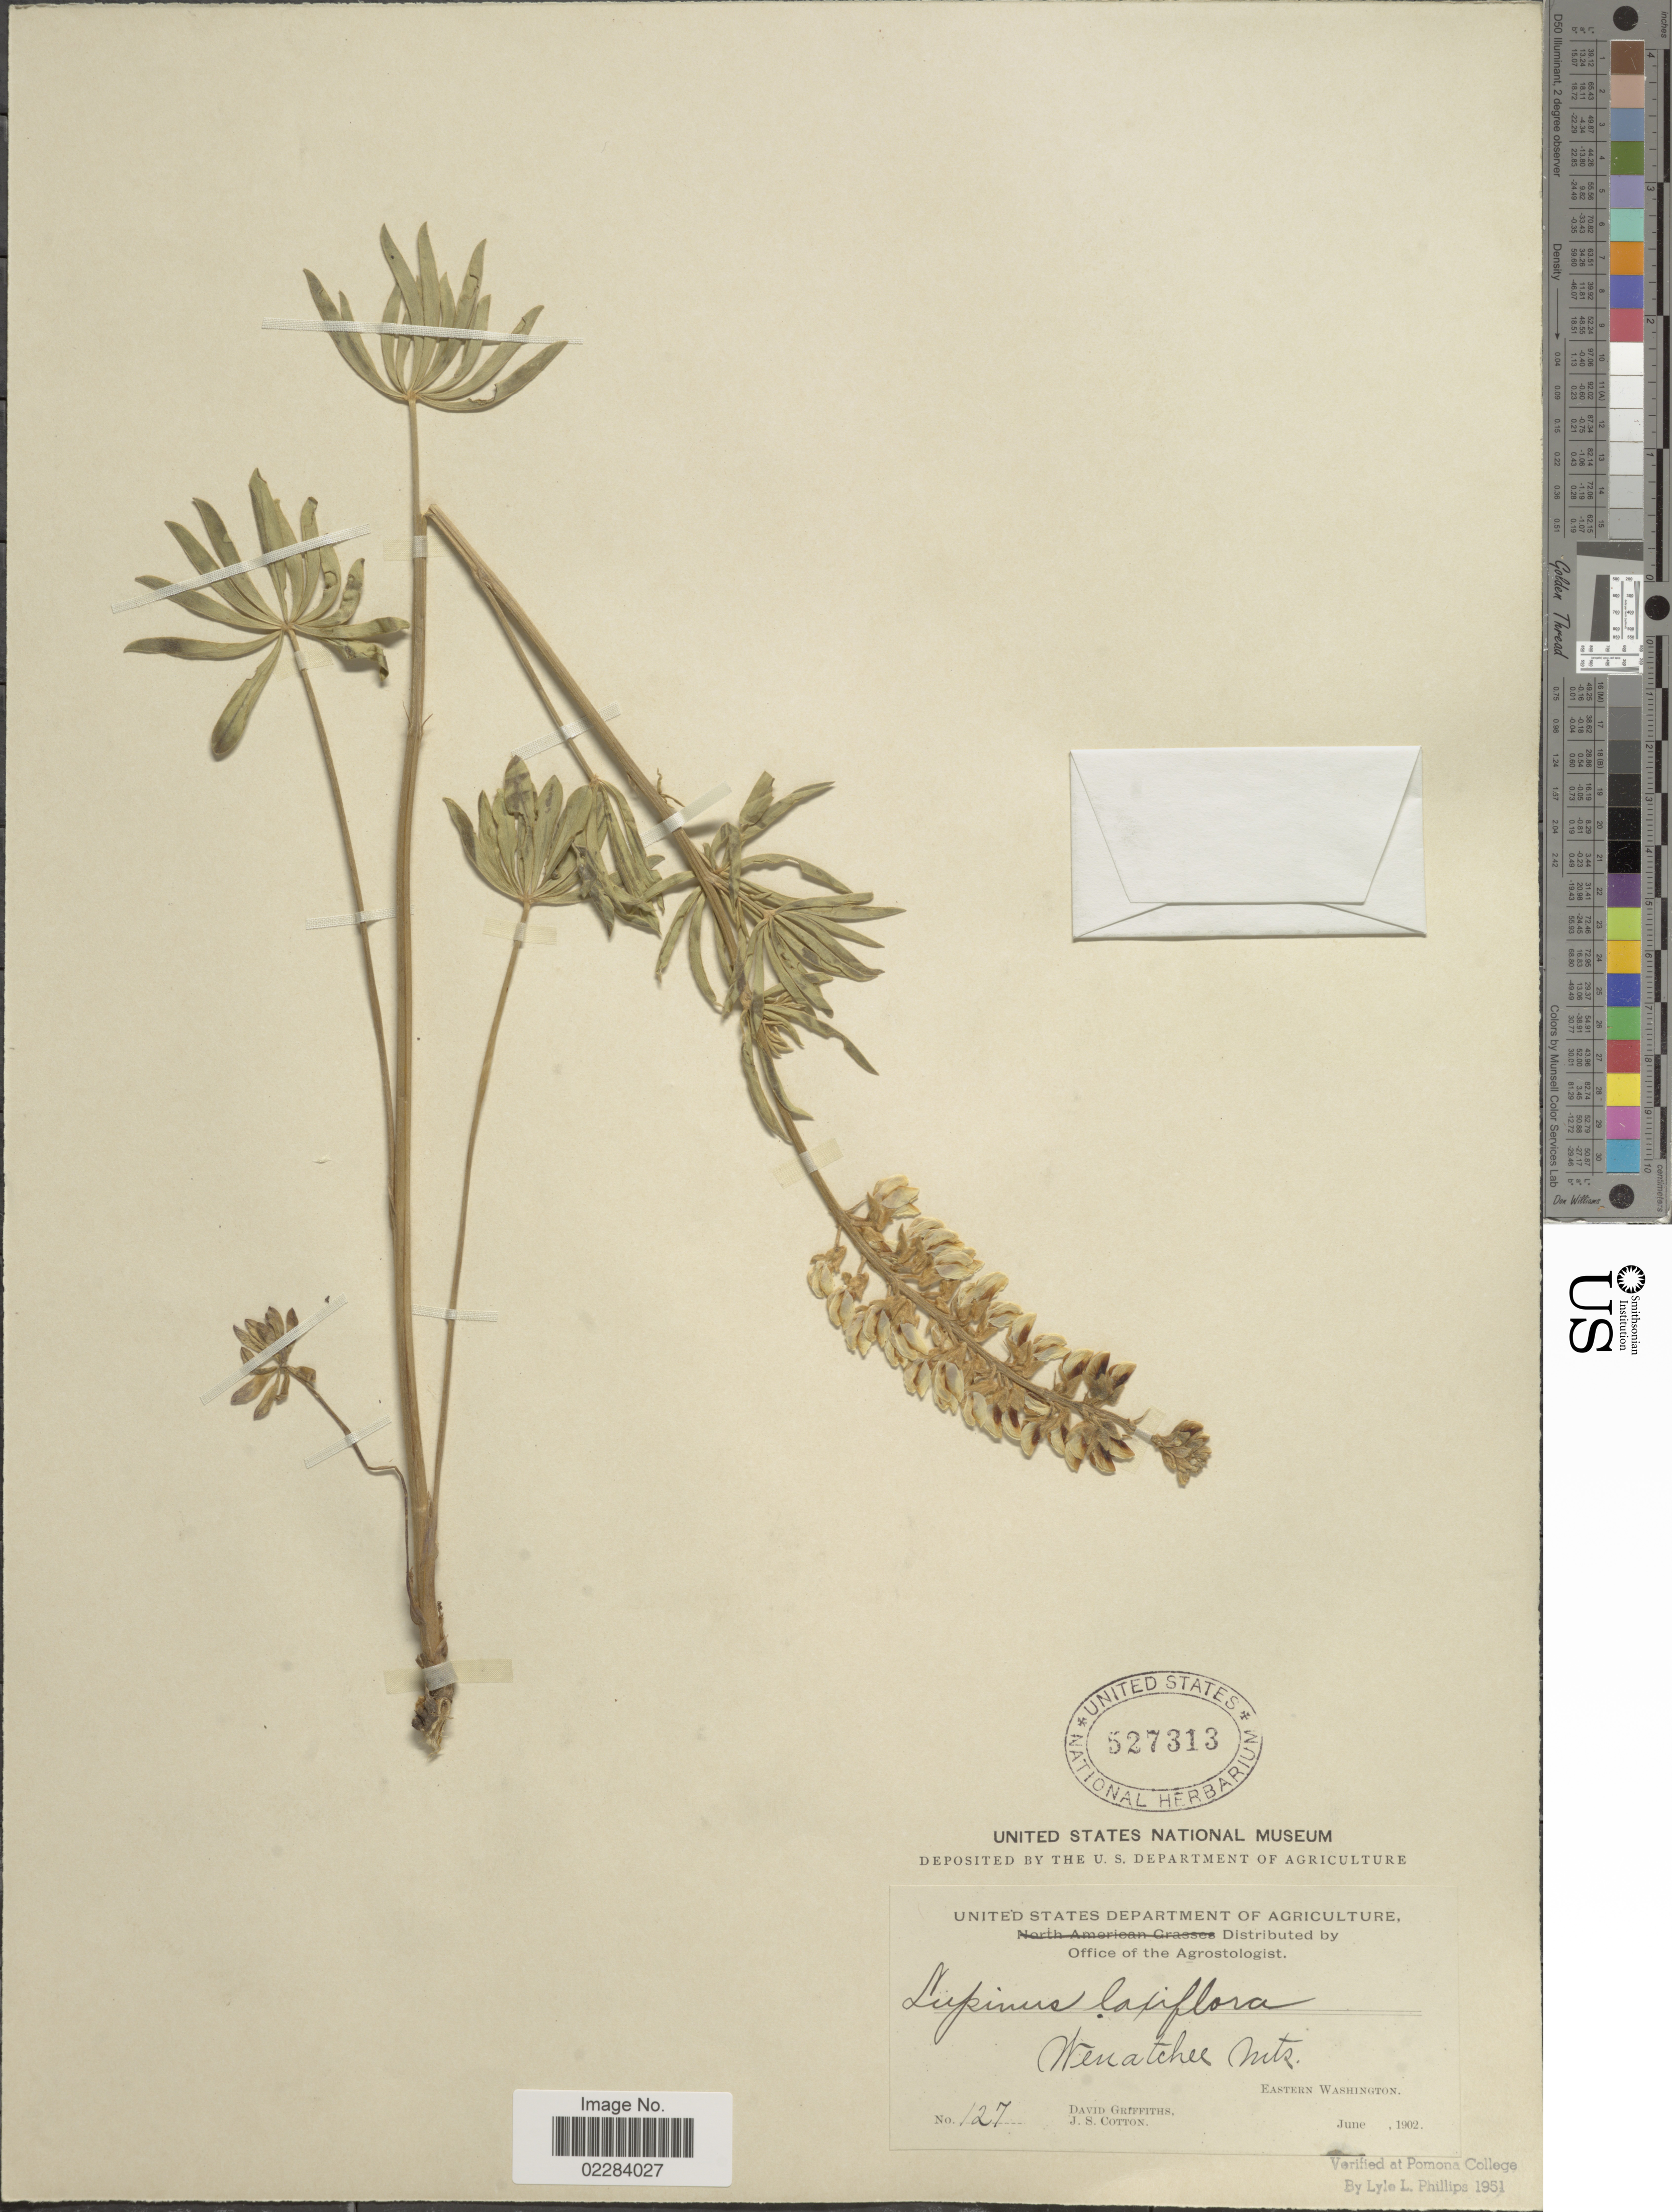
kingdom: Plantae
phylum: Tracheophyta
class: Magnoliopsida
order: Fabales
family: Fabaceae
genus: Lupinus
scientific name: Lupinus arbustus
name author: Lindl.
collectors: D. Griffiths & J. S. Cotton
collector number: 127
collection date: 1902-06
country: United States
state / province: Washington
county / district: Chelan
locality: Wenatchee Mts. Eastern Washington.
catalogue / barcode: US 527313